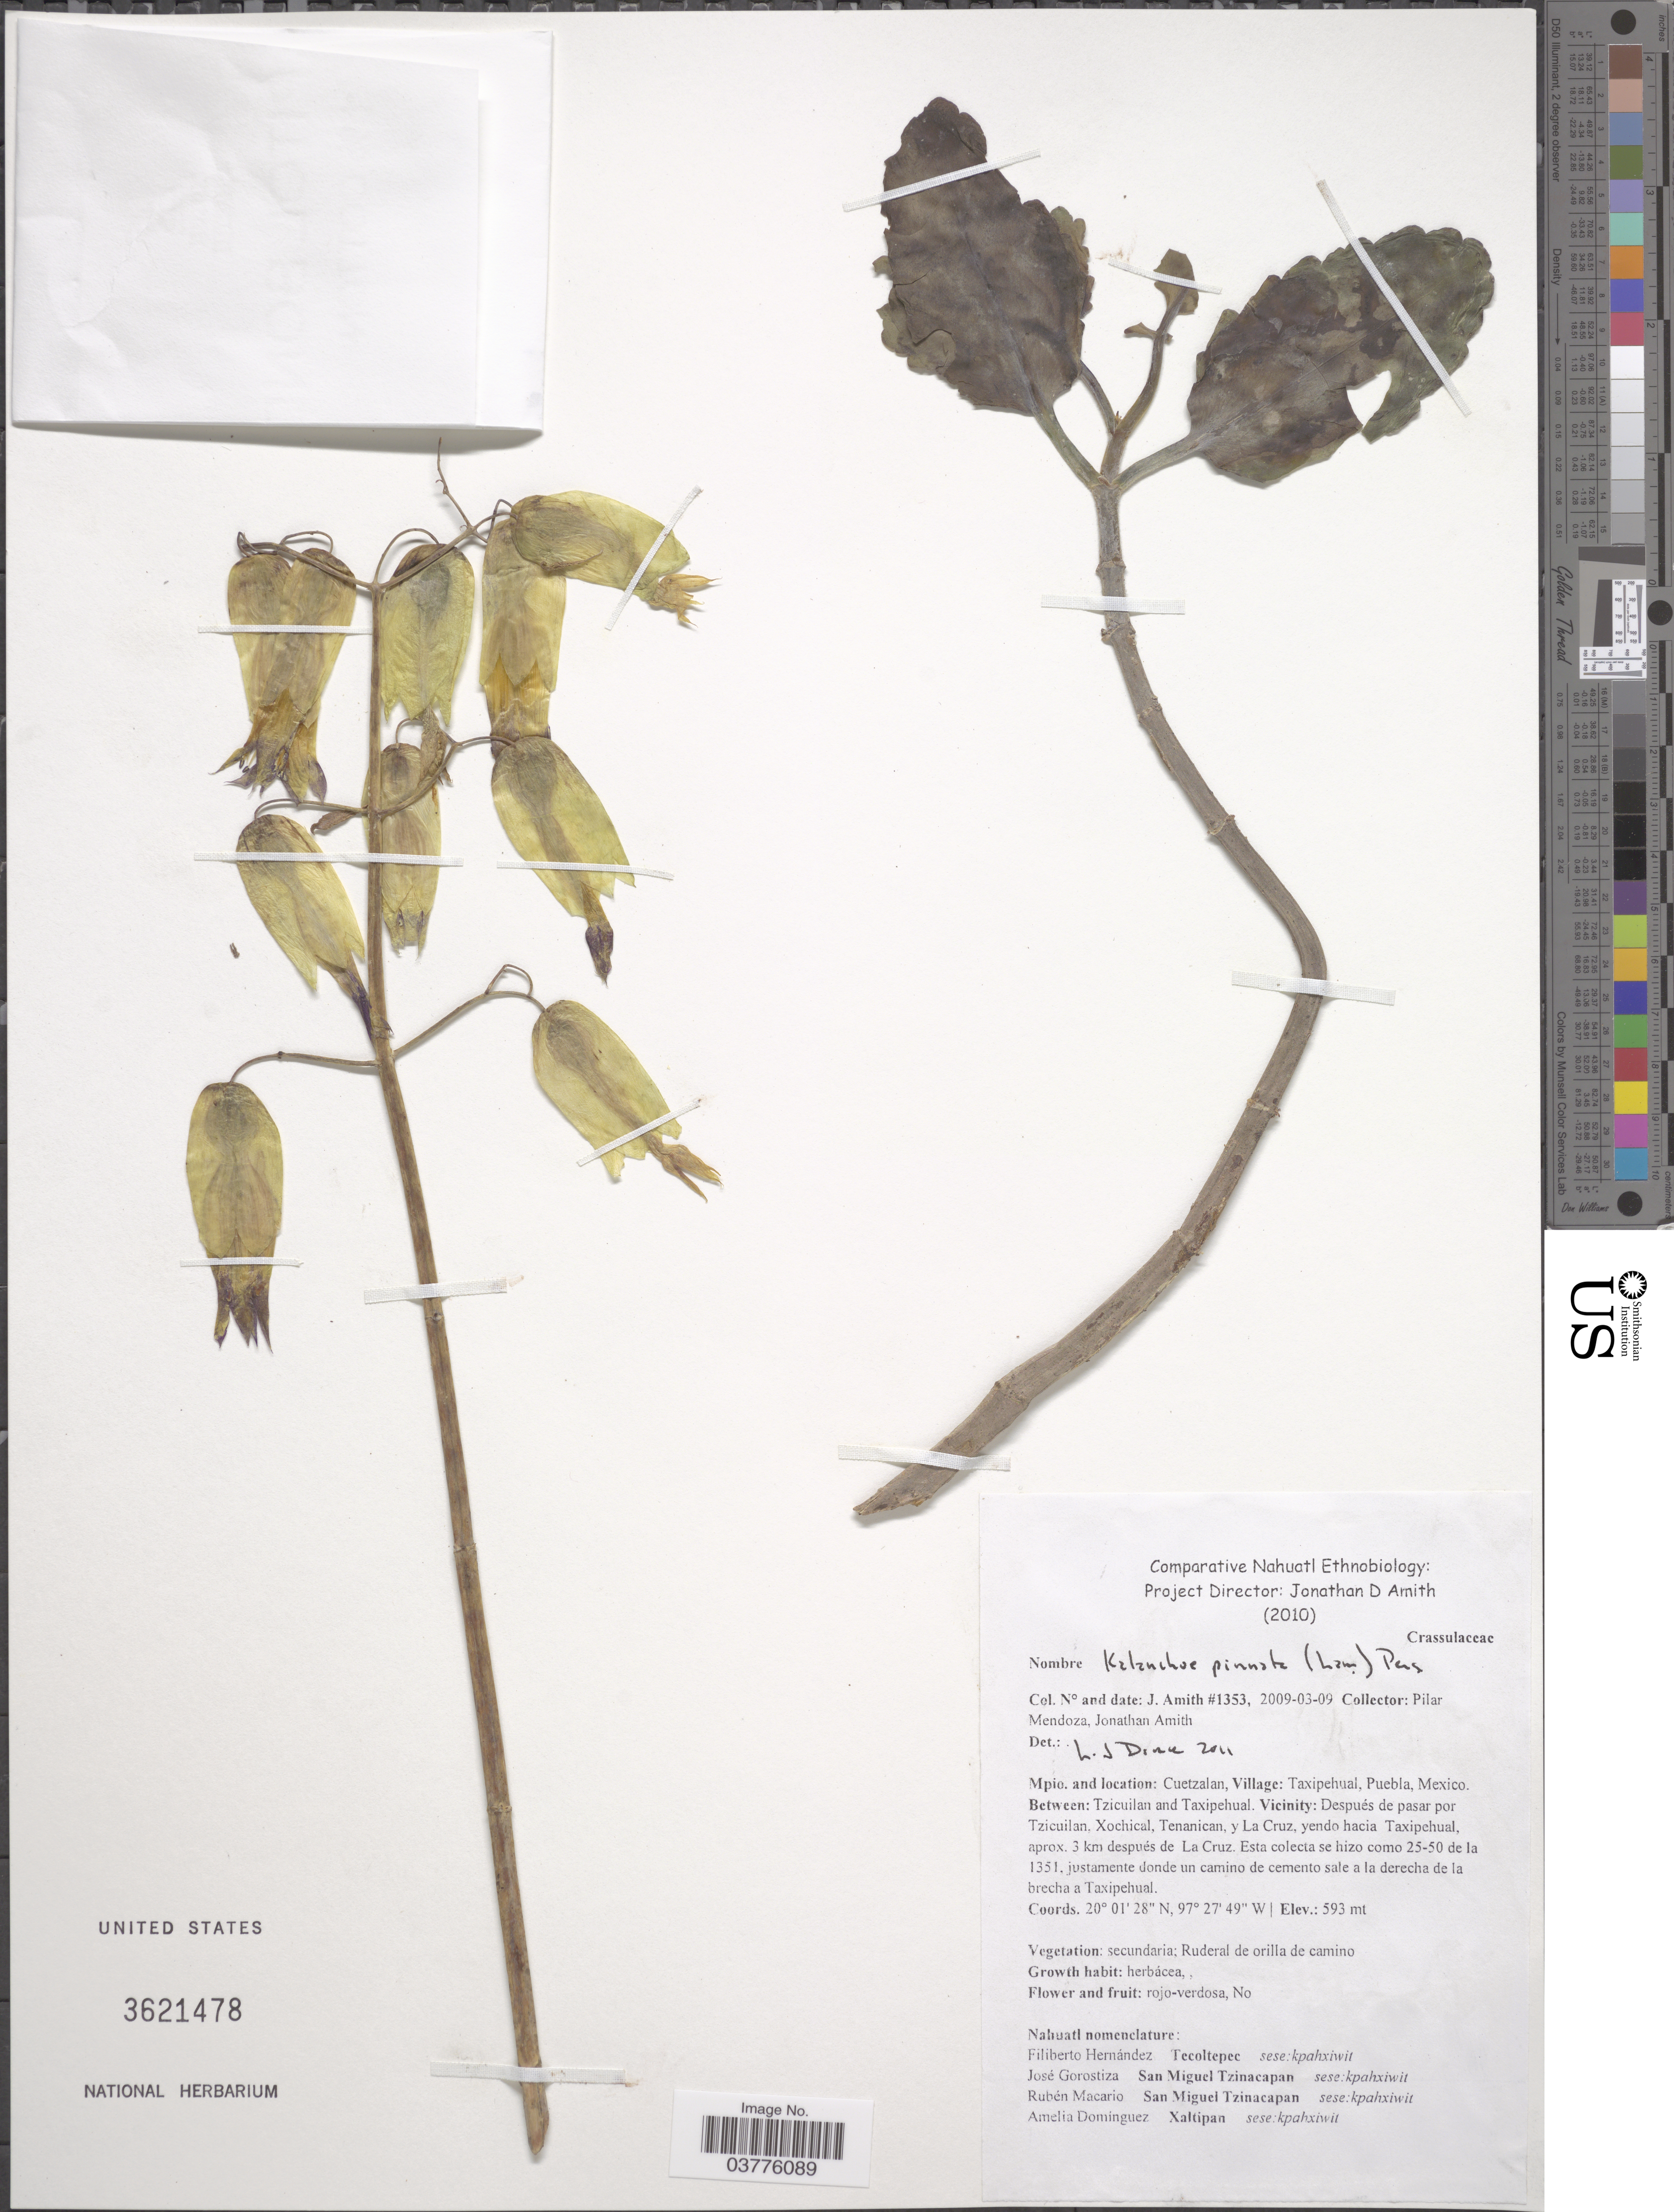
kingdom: Plantae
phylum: Tracheophyta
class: Magnoliopsida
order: Saxifragales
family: Crassulaceae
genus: Kalanchoe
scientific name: Kalanchoe pinnata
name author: (Lam.) Pers.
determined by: Dorr, L. J., (BOT), Smithsonian Institution - National Museum of Natural History (UNITED STATES)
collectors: P. Mendoza & J. D. Amith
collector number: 1353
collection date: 2009-03-09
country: Mexico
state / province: Puebla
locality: Cuetzalan, Village: Taxipehual. Between: Tzicuilan and Taxipehual. Vicinity: Después de pasar por Tzicuilan, Xochical, Tenanican, y La Cruz, yendo hacia Taxipehual, aprox. 3 km después de La Cruz. Esta colecta se hizo como 25-50 de la 1351, justamente donde un camino de cemento sale a la derecha de la brecha a Taxipehual.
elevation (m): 593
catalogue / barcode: US 3621478